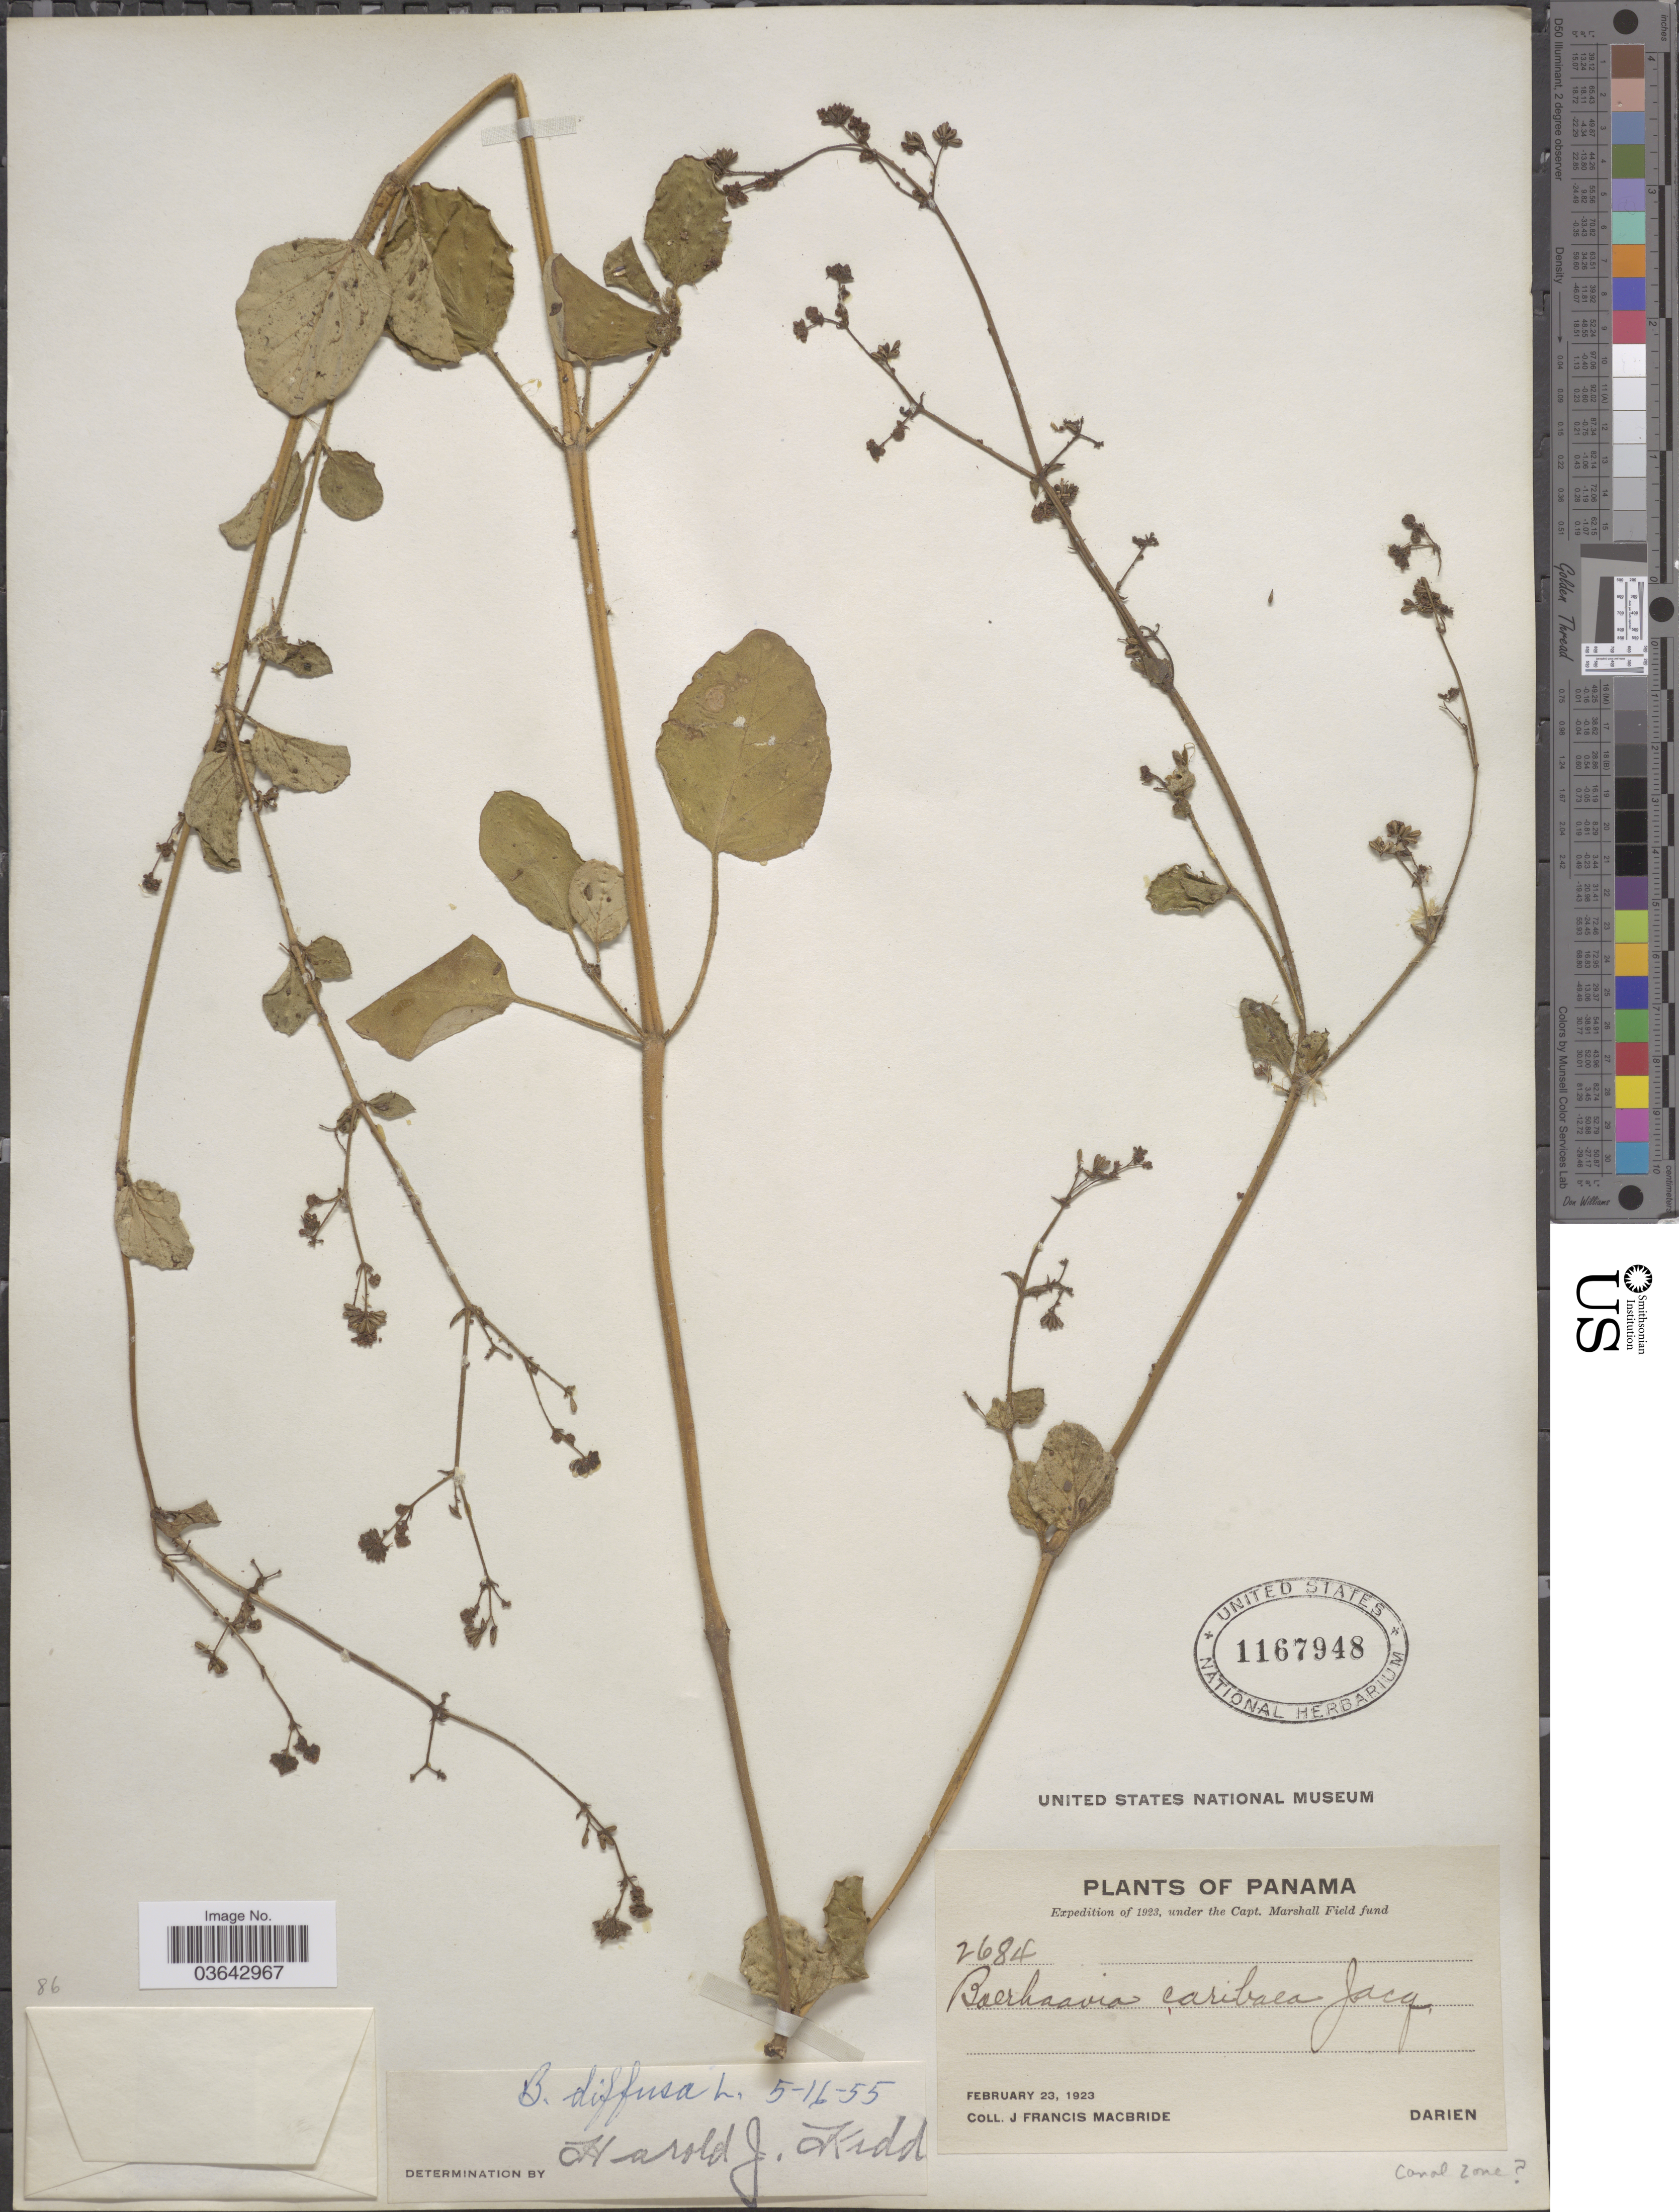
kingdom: Plantae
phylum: Tracheophyta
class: Magnoliopsida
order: Caryophyllales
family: Nyctaginaceae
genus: Boerhavia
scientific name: Boerhavia diffusa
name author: L.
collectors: J. F. Macbride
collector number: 2684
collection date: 1923-02-23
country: Panama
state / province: Darién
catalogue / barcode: US 1167948